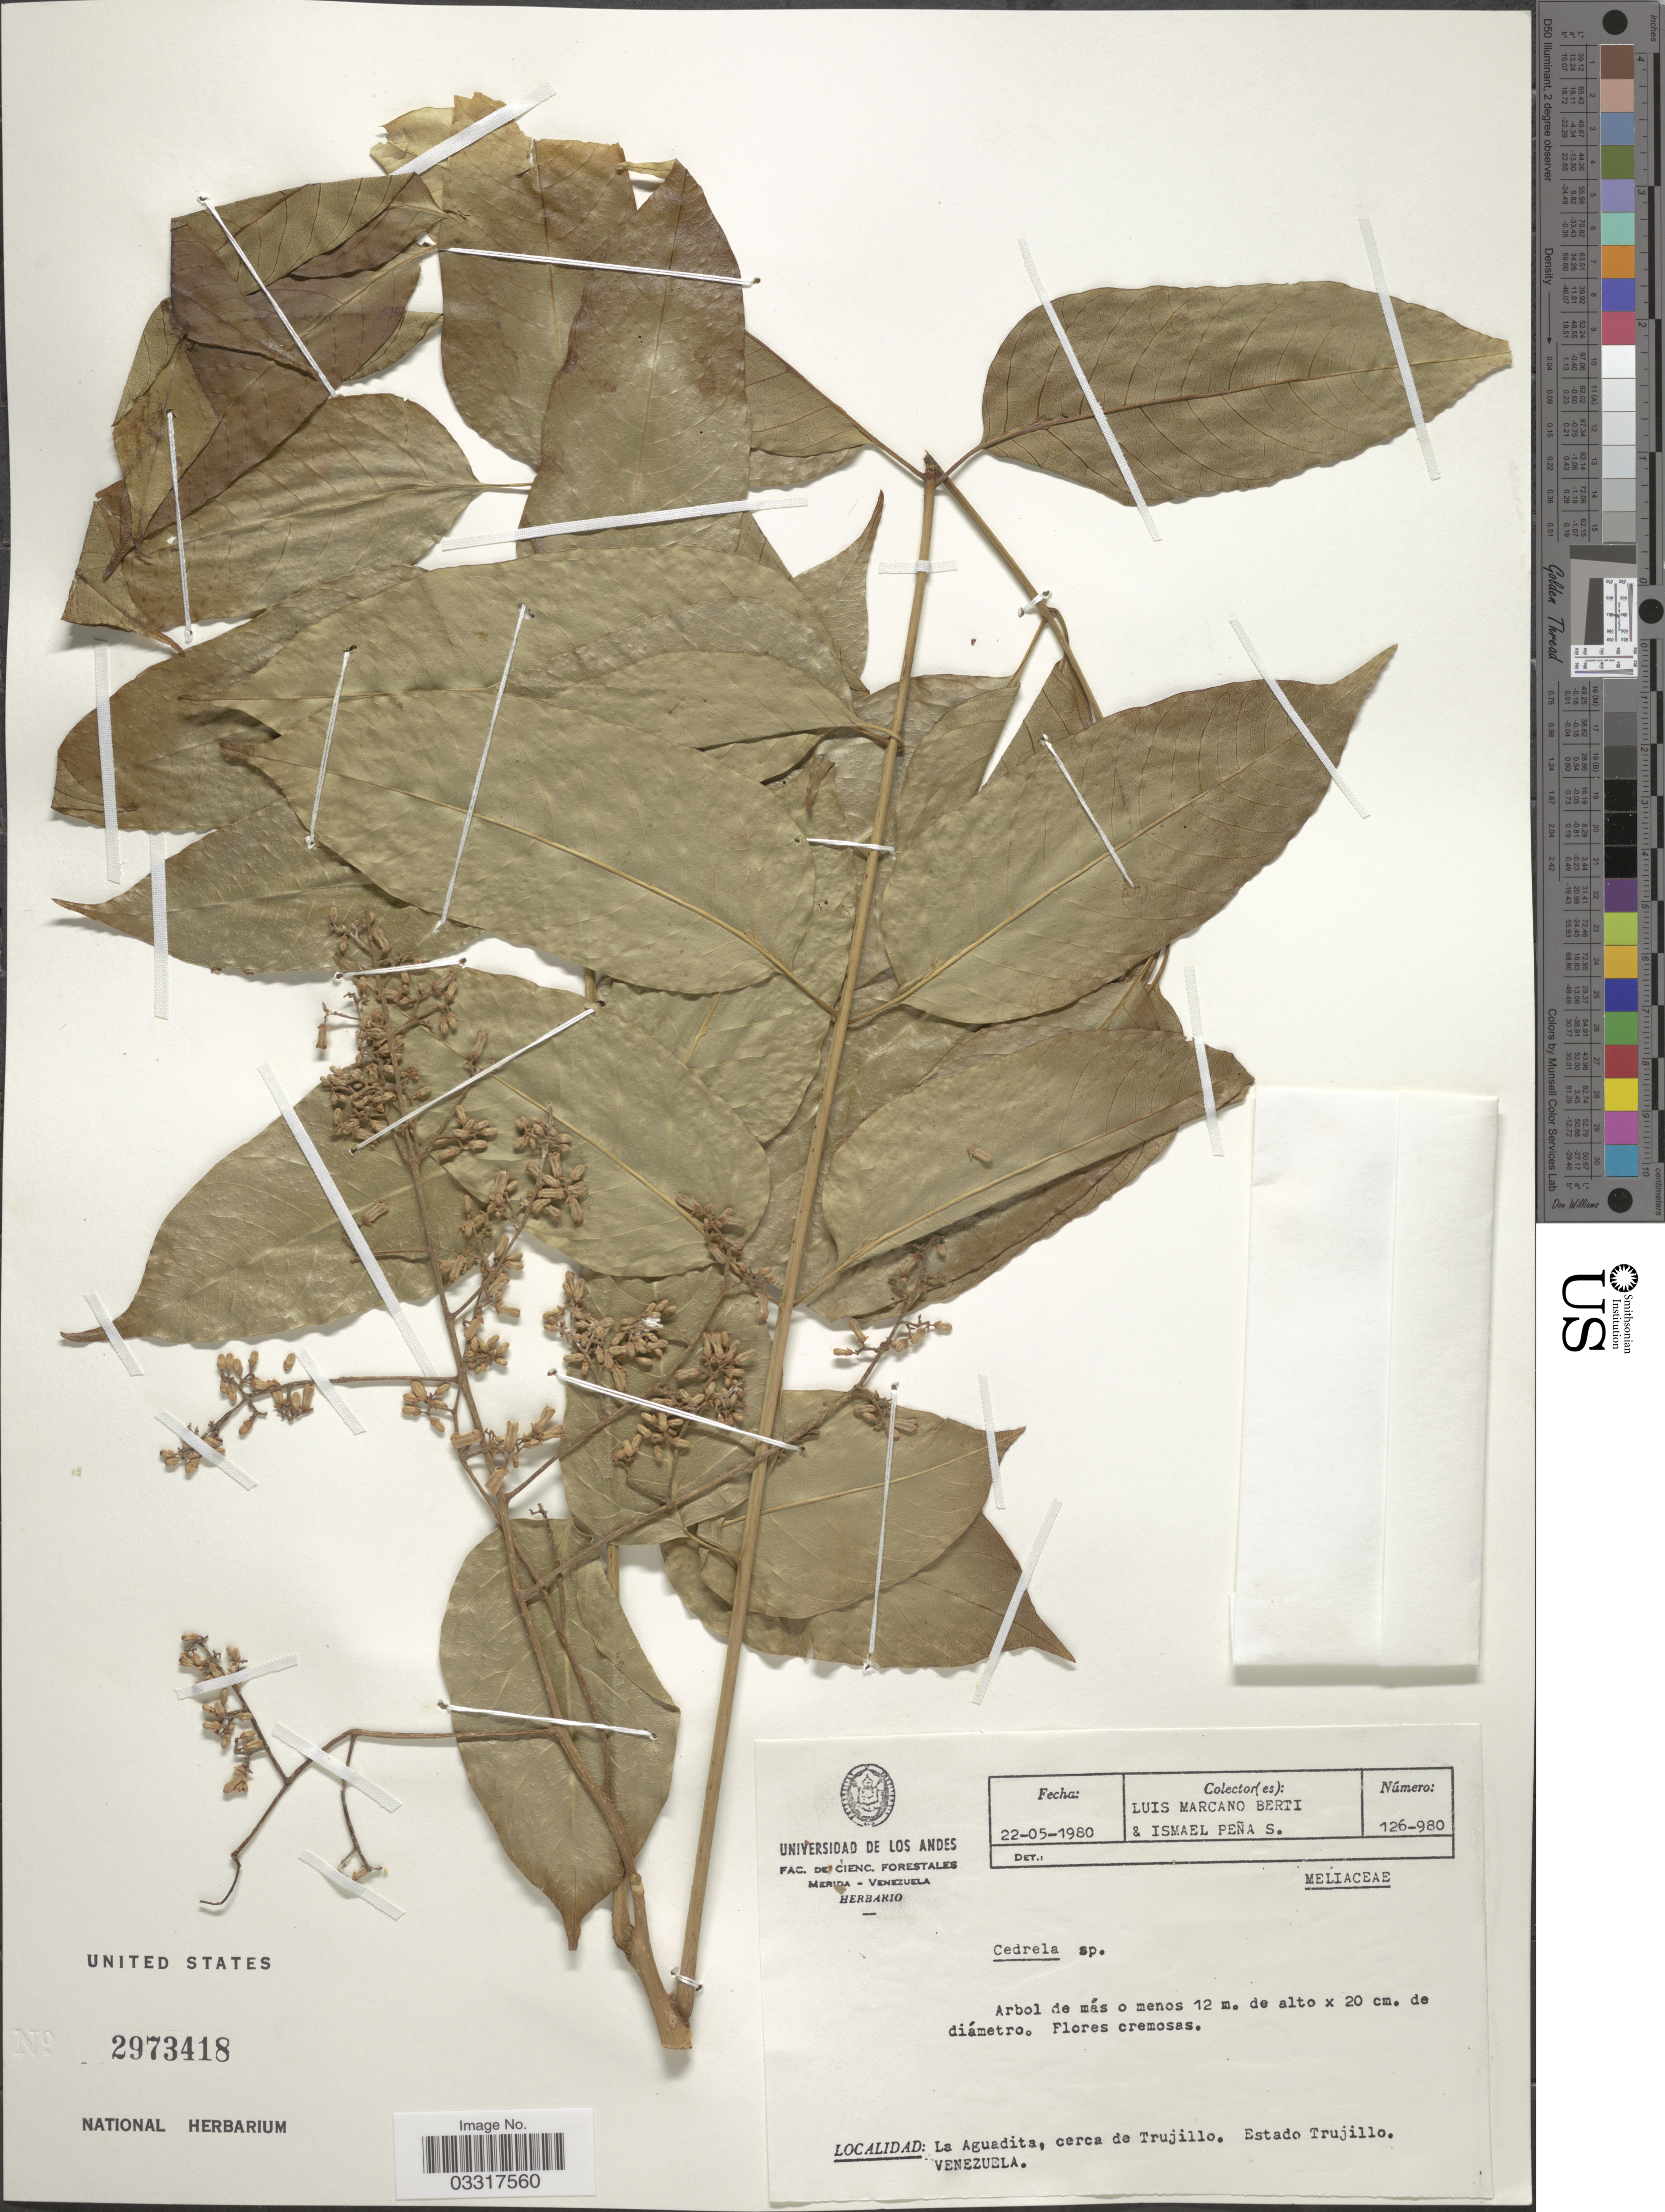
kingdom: Plantae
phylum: Tracheophyta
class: Magnoliopsida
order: Sapindales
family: Meliaceae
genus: Cedrela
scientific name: Cedrela sp.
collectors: L. Marcano-Berti & I. Peña S.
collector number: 126-980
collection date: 1980-05-22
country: Venezuela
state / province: Trujillo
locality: La Aguadita, cerca de Trujillo.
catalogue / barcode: US 2973418